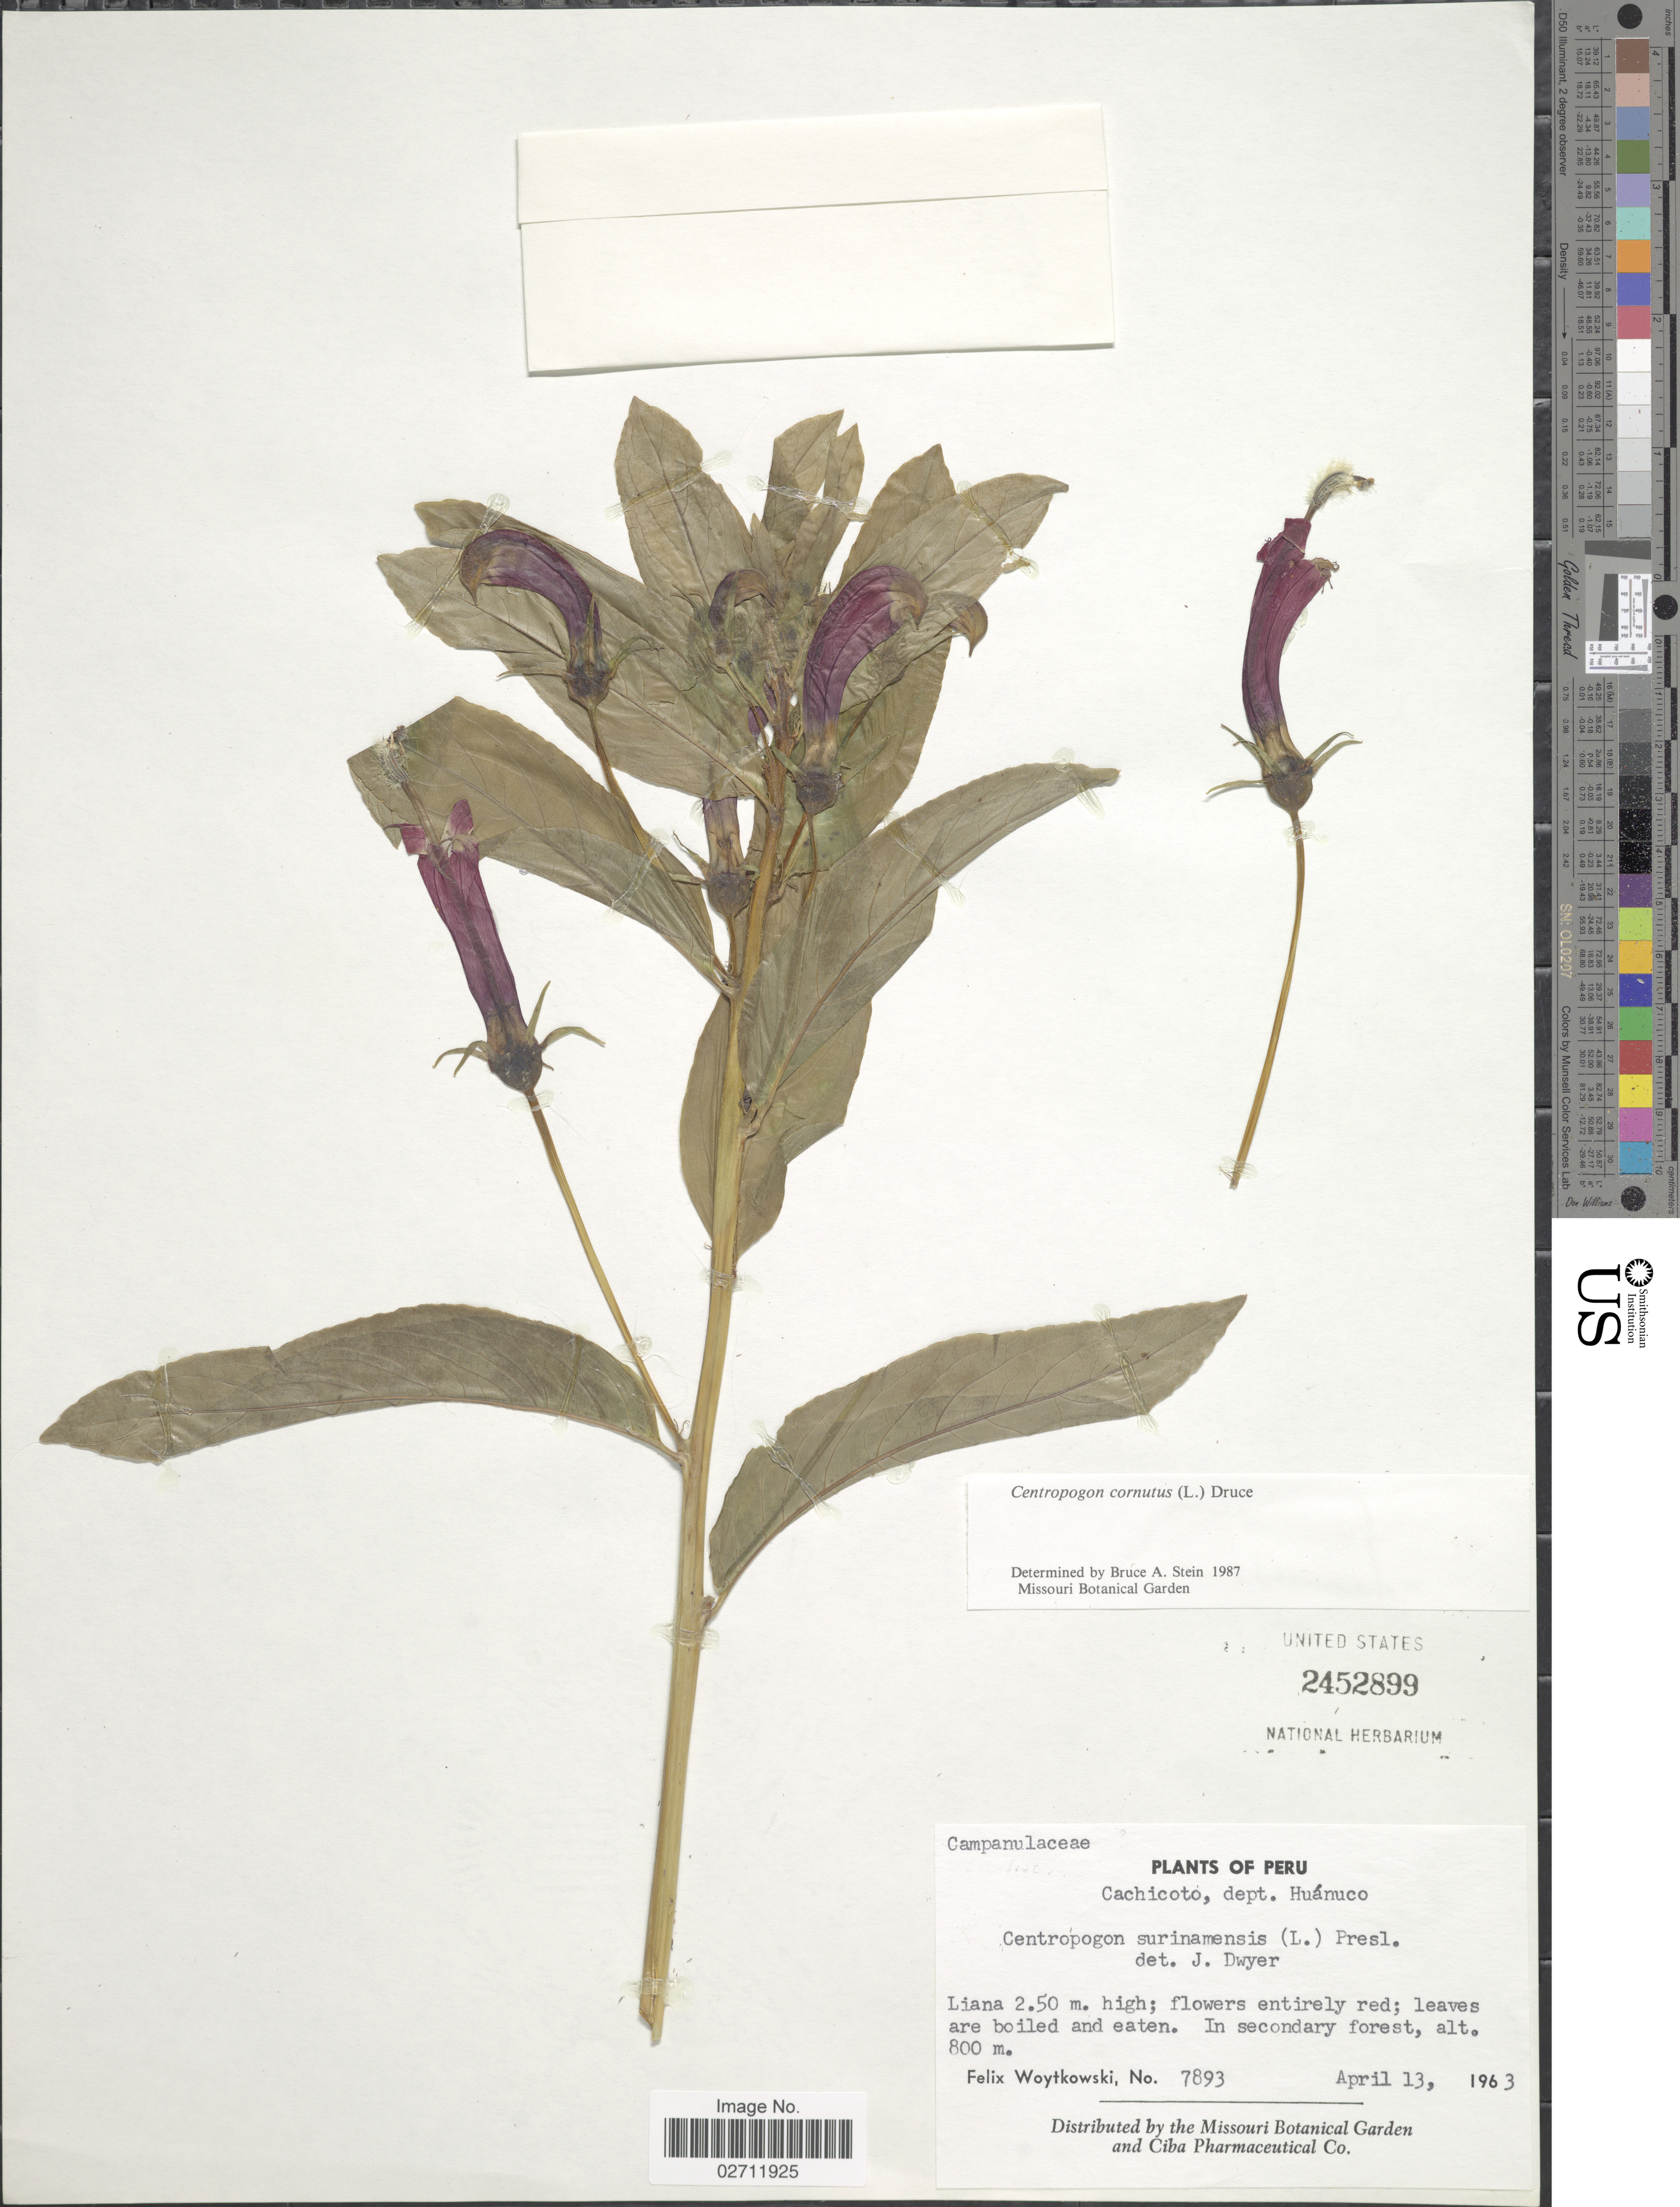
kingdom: Plantae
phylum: Tracheophyta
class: Magnoliopsida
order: Asterales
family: Campanulaceae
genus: Centropogon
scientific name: Centropogon cornutus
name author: (L.) Druce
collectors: F. Woytkowski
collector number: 7893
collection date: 1963-04-13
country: Peru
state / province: Huánuco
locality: Cachicoto, in secondary forest.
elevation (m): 800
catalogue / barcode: US 2452899